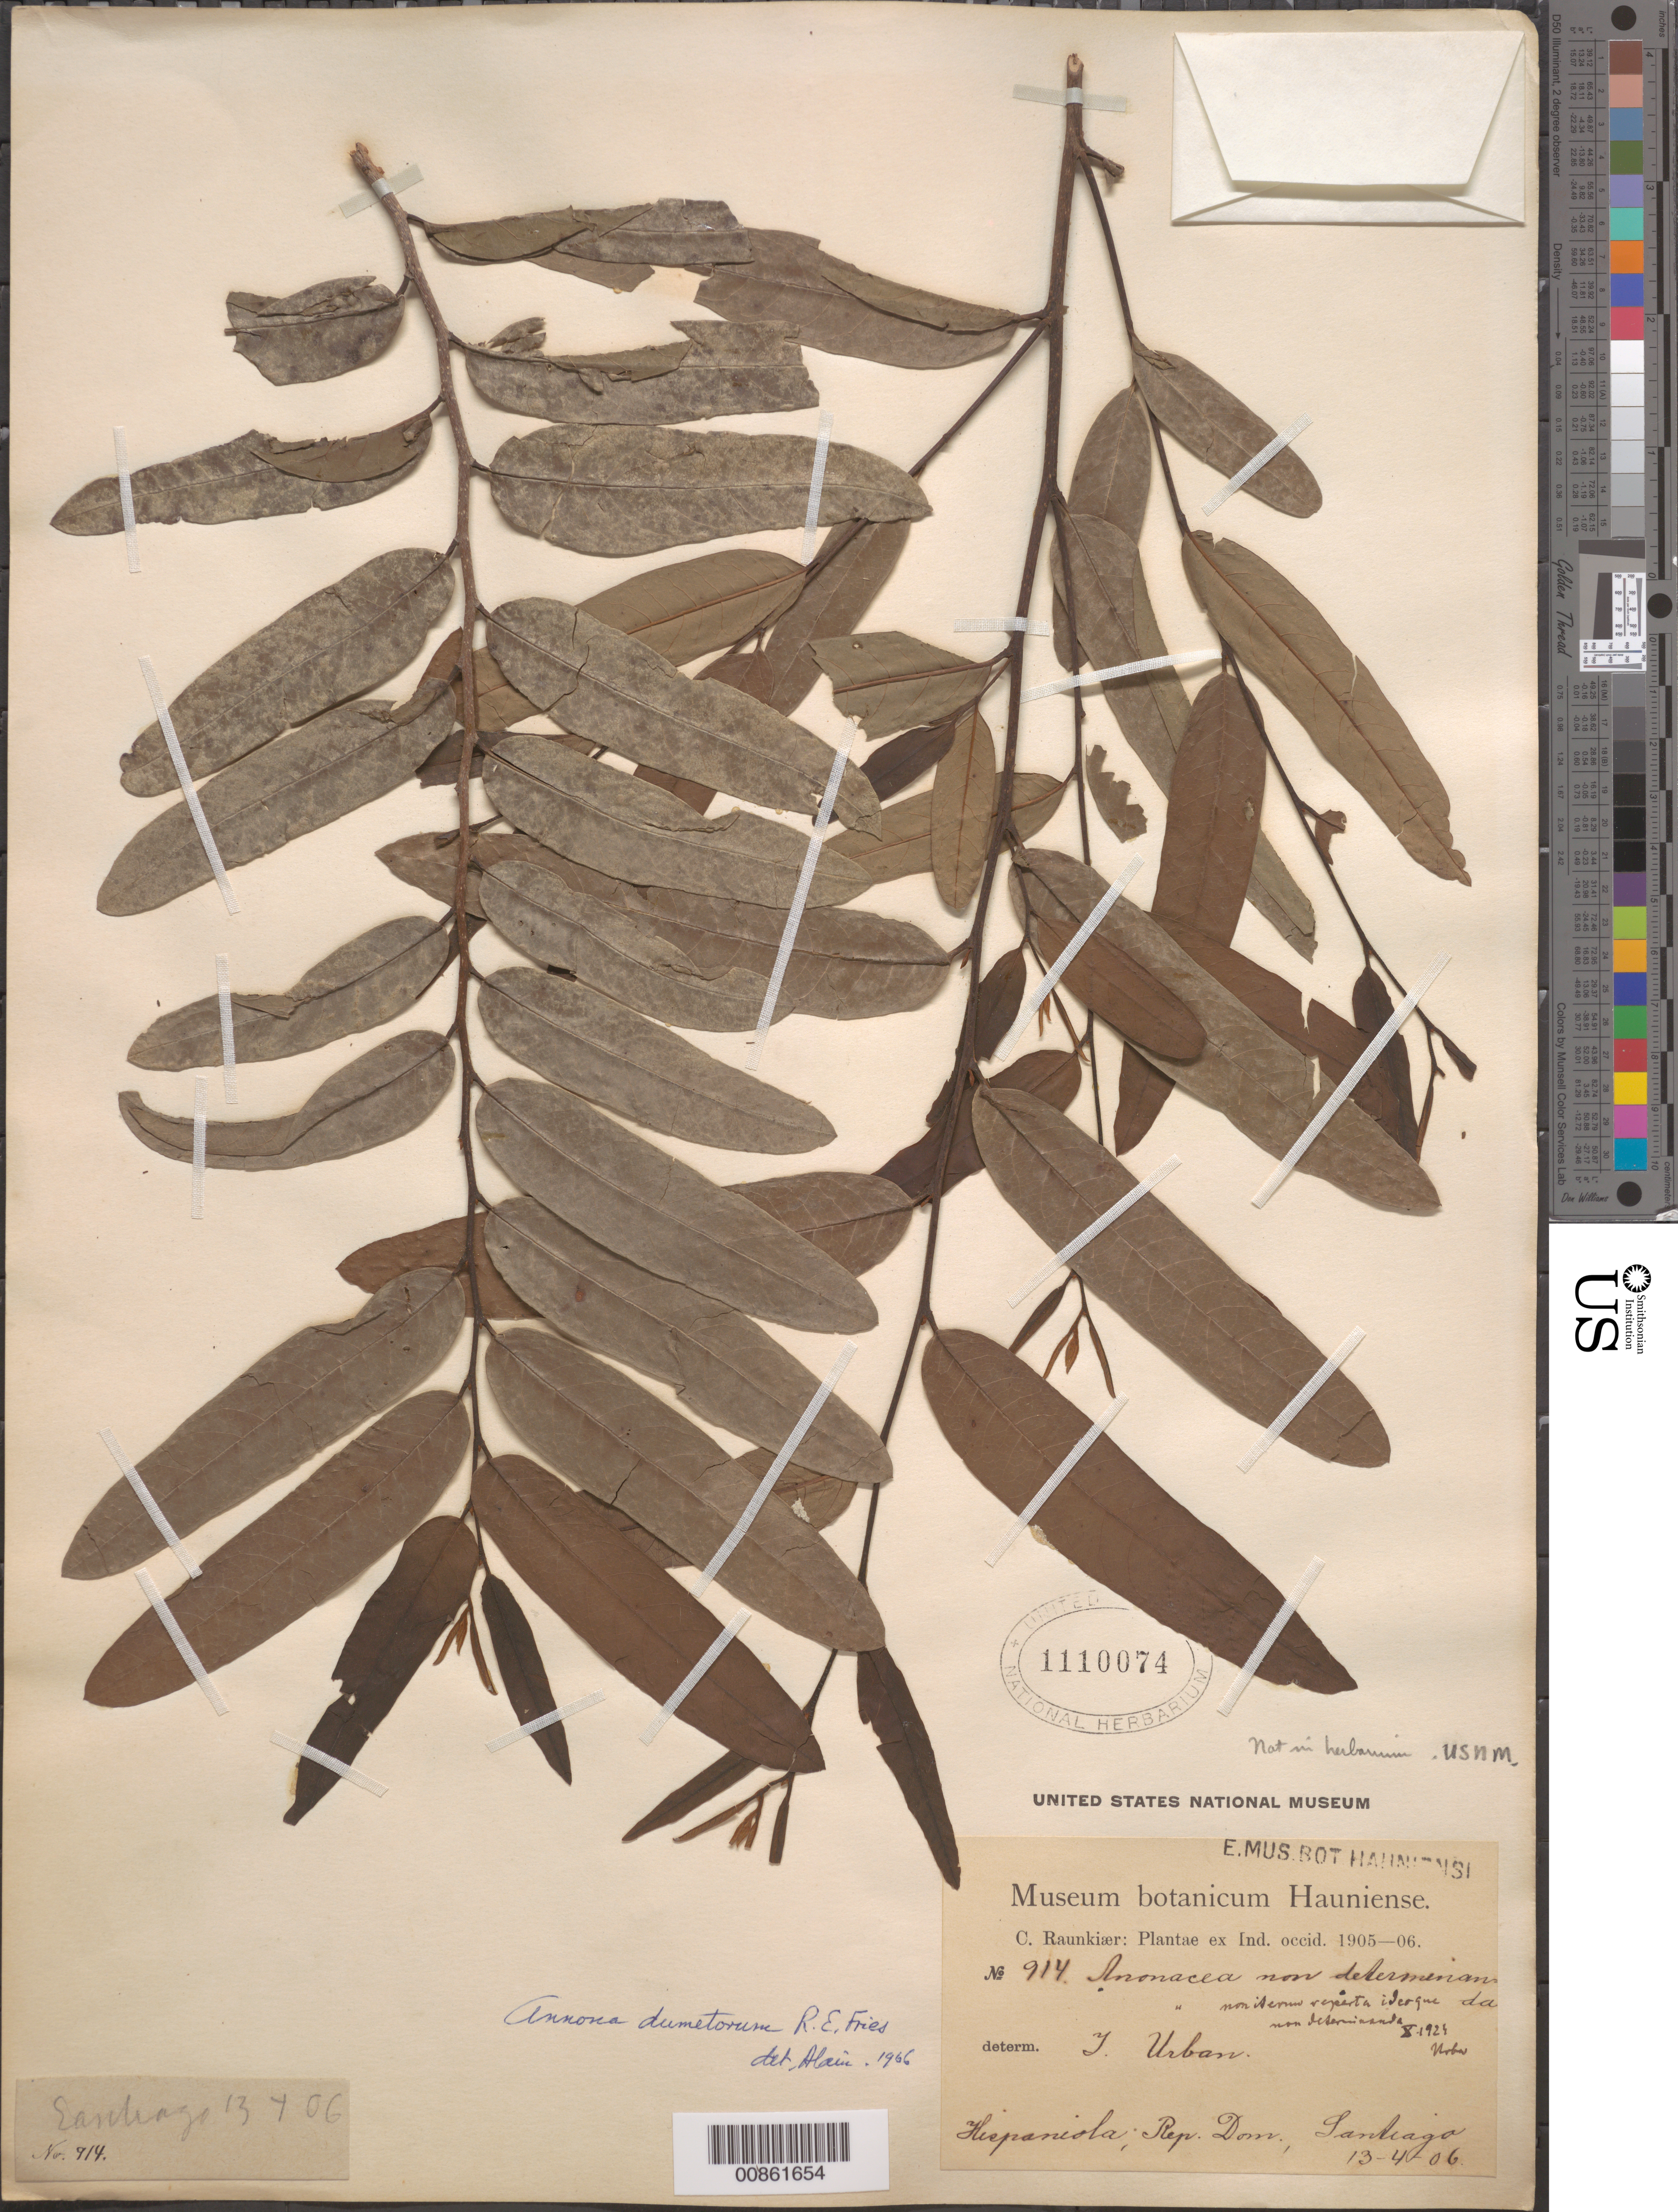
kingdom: Plantae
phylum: Tracheophyta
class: Magnoliopsida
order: Magnoliales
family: Annonaceae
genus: Annona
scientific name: Annona dumetorum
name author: R.E. Fr.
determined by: Liogier, Alain H.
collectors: C. C. Raunkiaer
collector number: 914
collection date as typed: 13 Apr 1906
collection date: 1906-04-13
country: Dominican Republic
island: Hispaniola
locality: Santiago.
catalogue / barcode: US 1110074